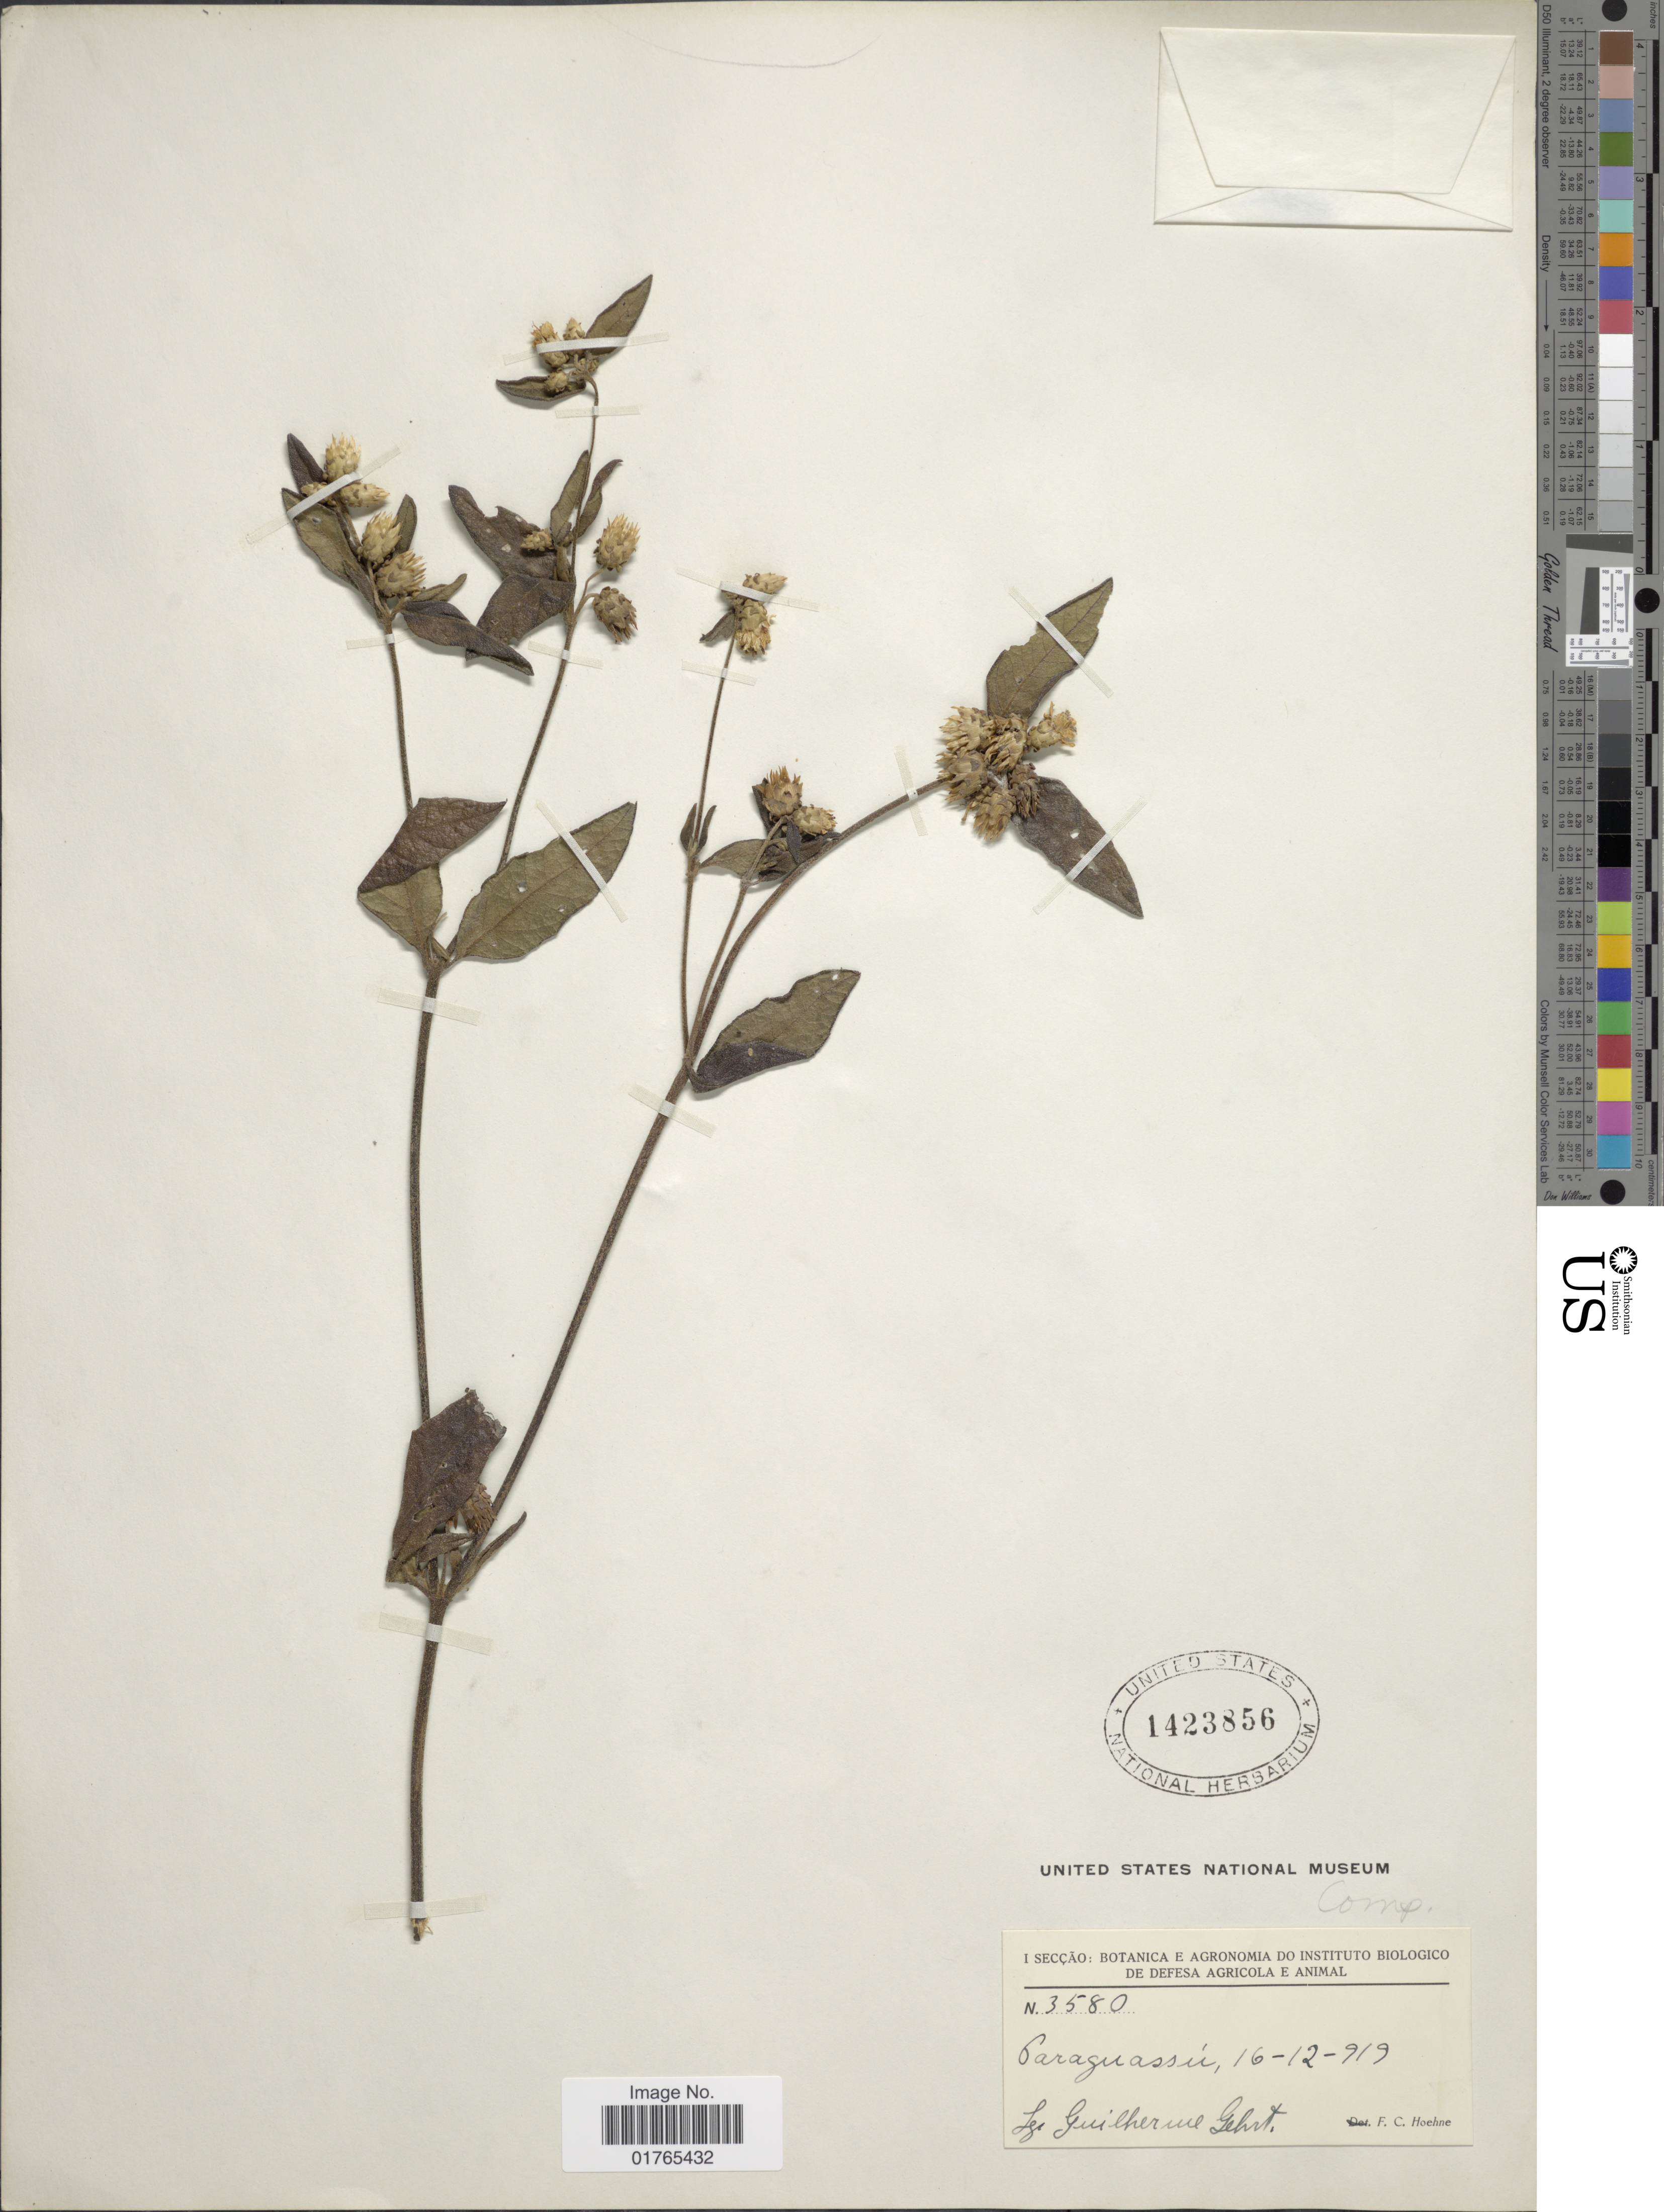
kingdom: Plantae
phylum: Tracheophyta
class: Magnoliopsida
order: Asterales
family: Asteraceae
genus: Aspilia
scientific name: Aspilia clausseniana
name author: Baker in Mart.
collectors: G. Gehrt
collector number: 3580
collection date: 1919-12-16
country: Paraguay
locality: Paraguassú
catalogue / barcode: US 1423856